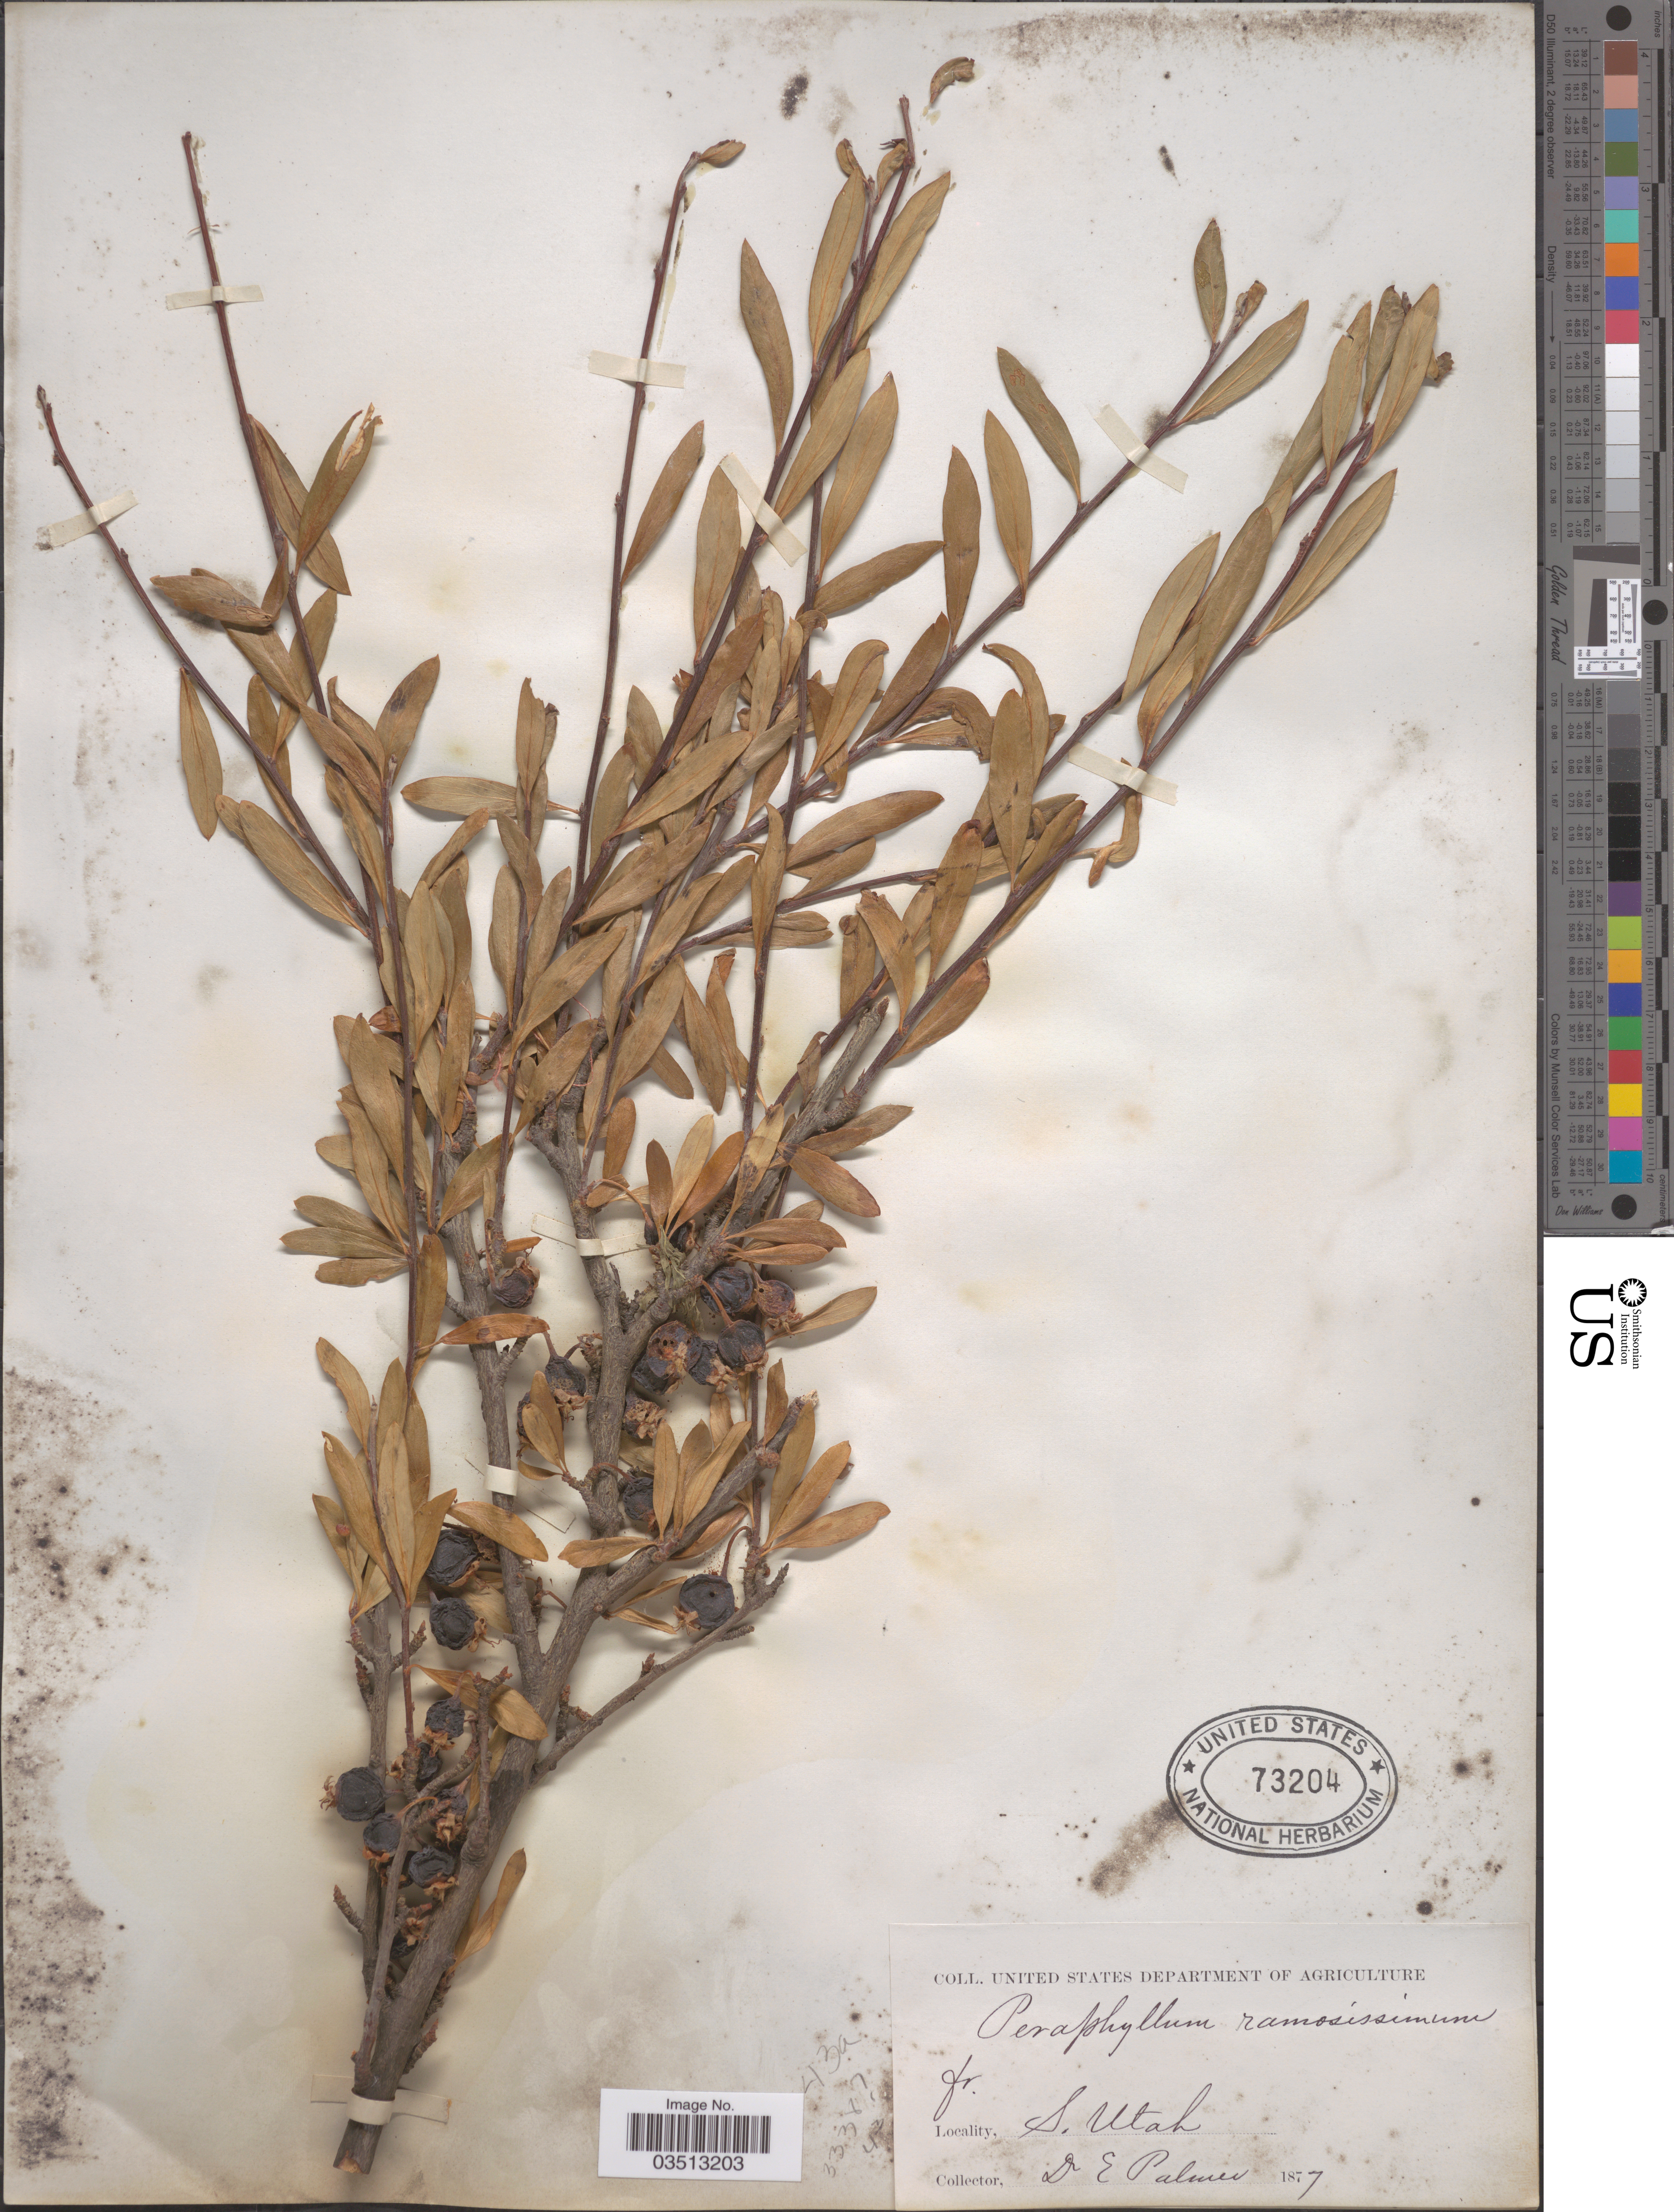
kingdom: Plantae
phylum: Tracheophyta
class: Magnoliopsida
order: Rosales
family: Rosaceae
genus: Peraphyllum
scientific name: Peraphyllum ramosissimum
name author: Nutt.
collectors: E. Palmer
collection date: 1877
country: United States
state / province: Utah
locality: S. Utah.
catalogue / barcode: US 73204